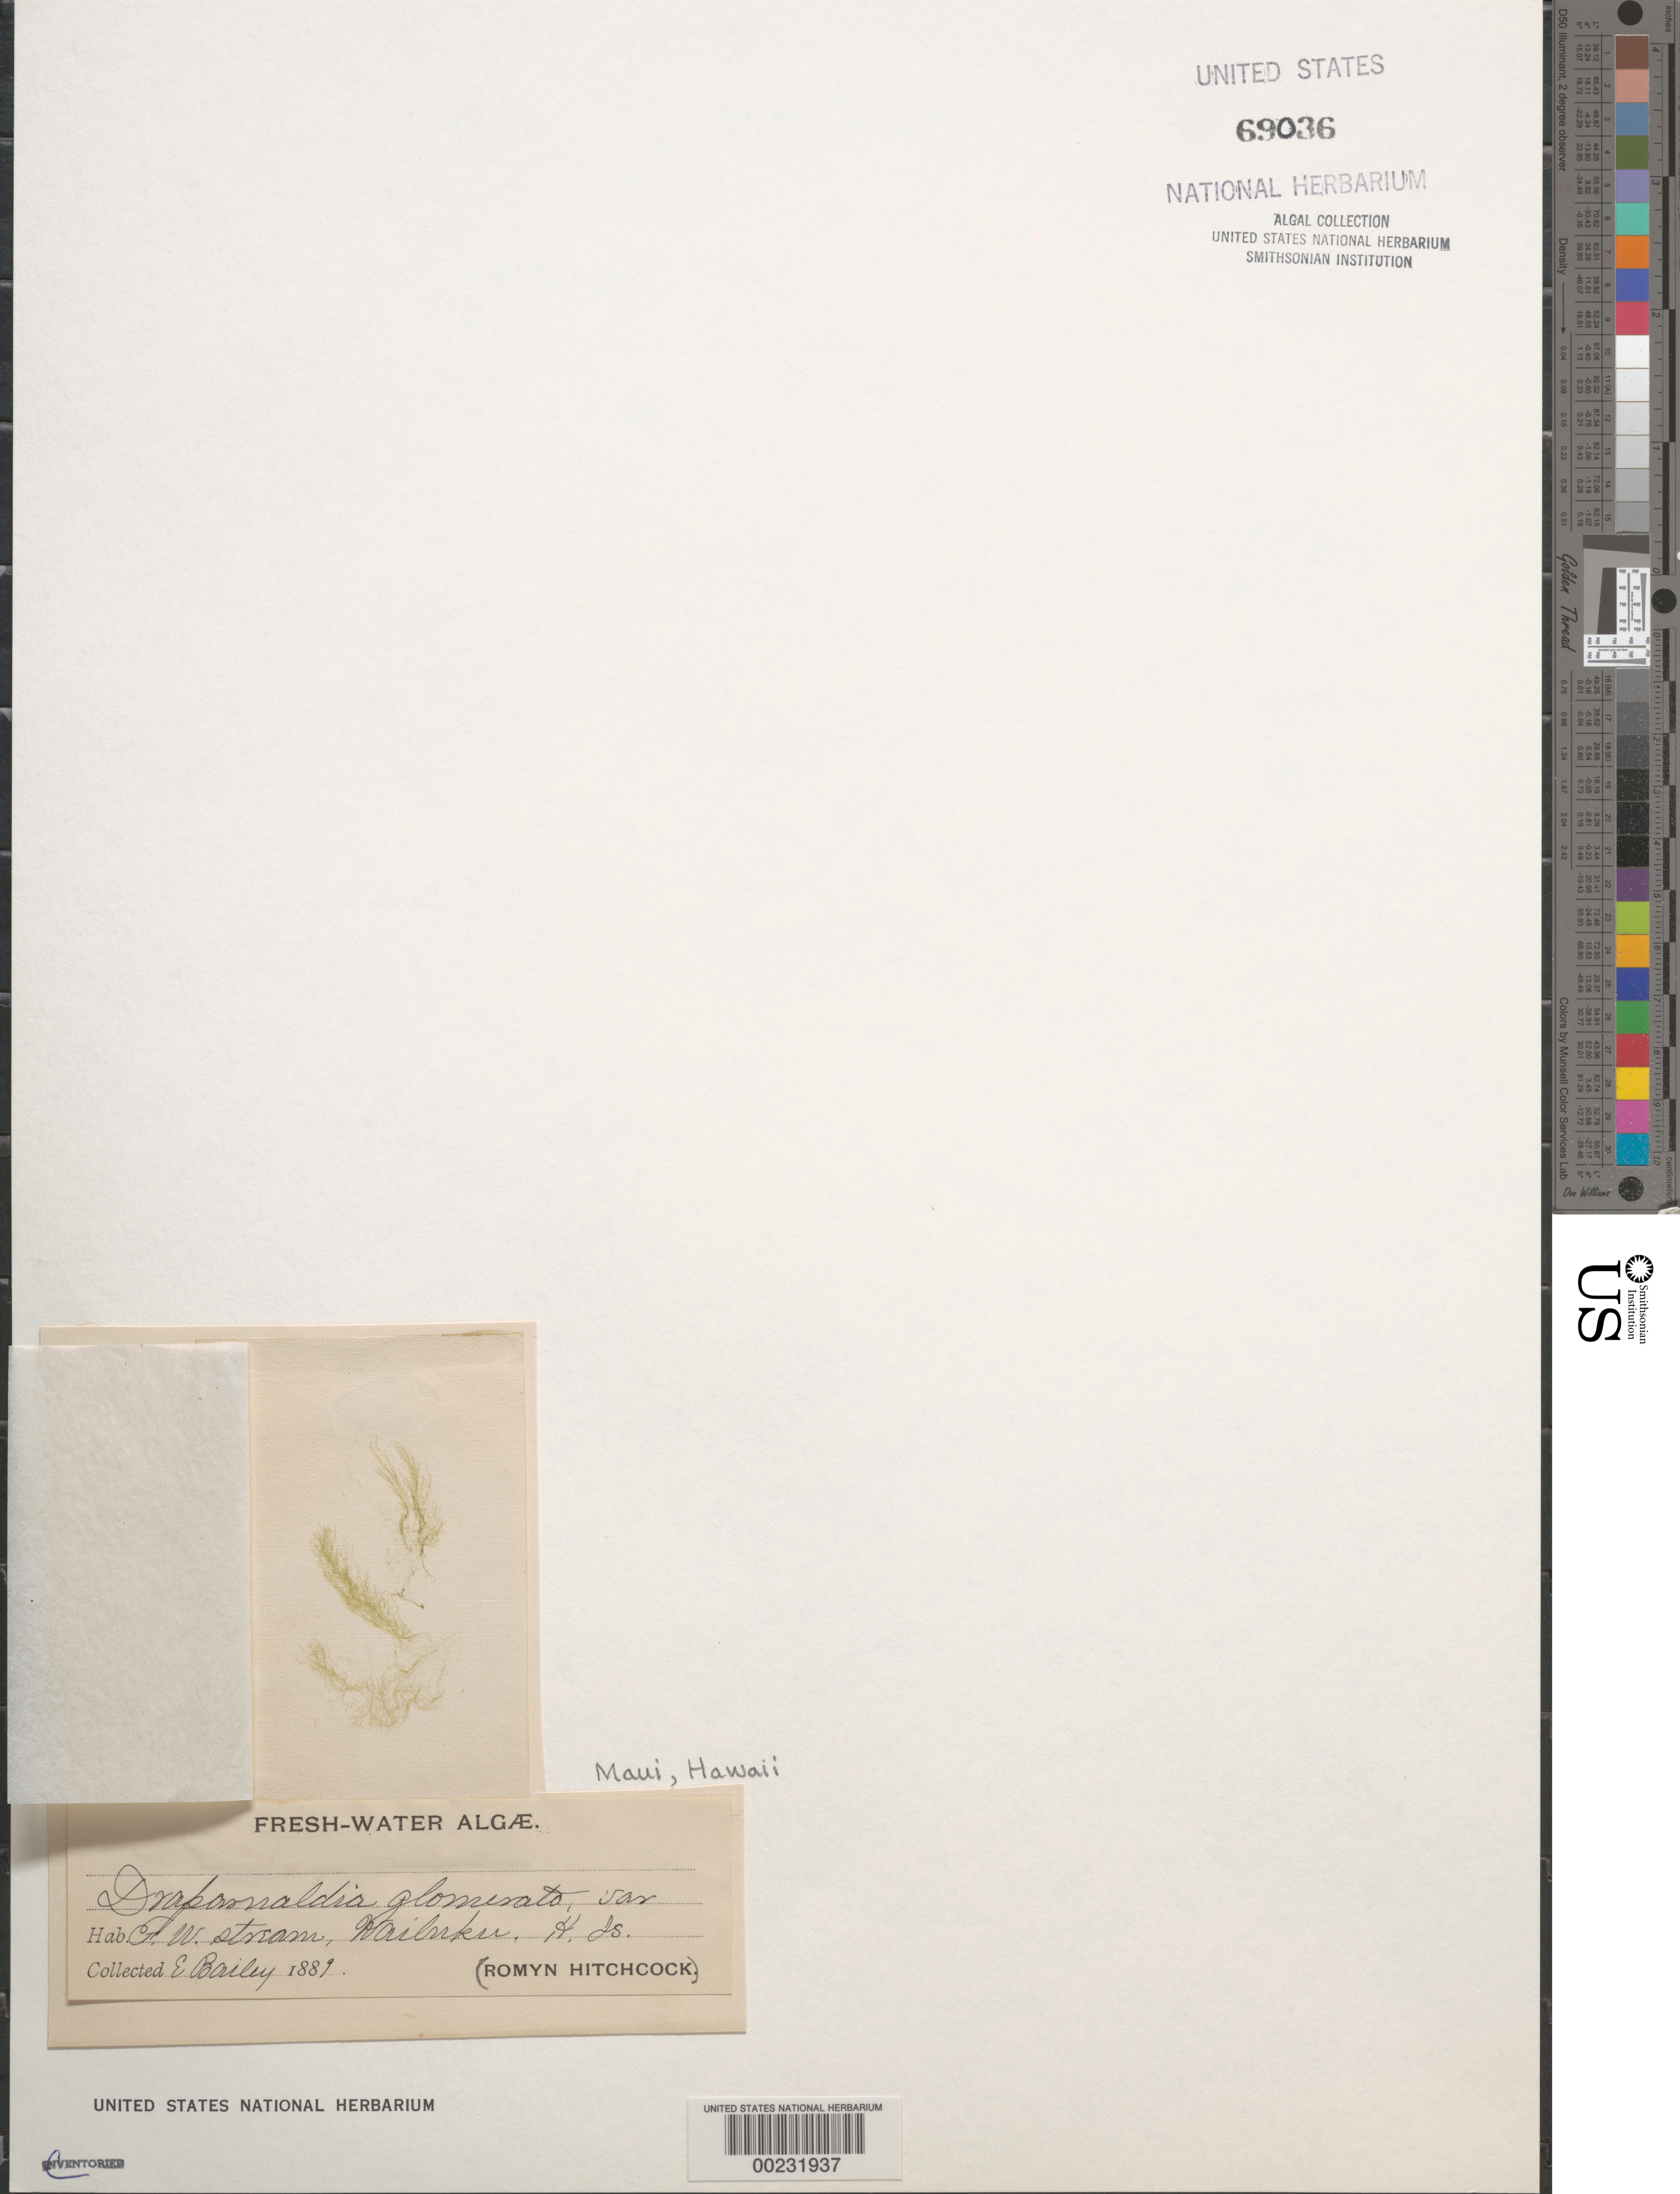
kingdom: Plantae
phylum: Chlorophyta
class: Chlorophyceae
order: Chaetophorales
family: Chaetophoraceae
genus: Draparnaldia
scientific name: Draparnaldia mutabilis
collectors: E. Bailey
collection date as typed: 1889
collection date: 1889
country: United States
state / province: Hawaii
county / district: Maui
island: Maui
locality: Wailuku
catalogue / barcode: US 69036